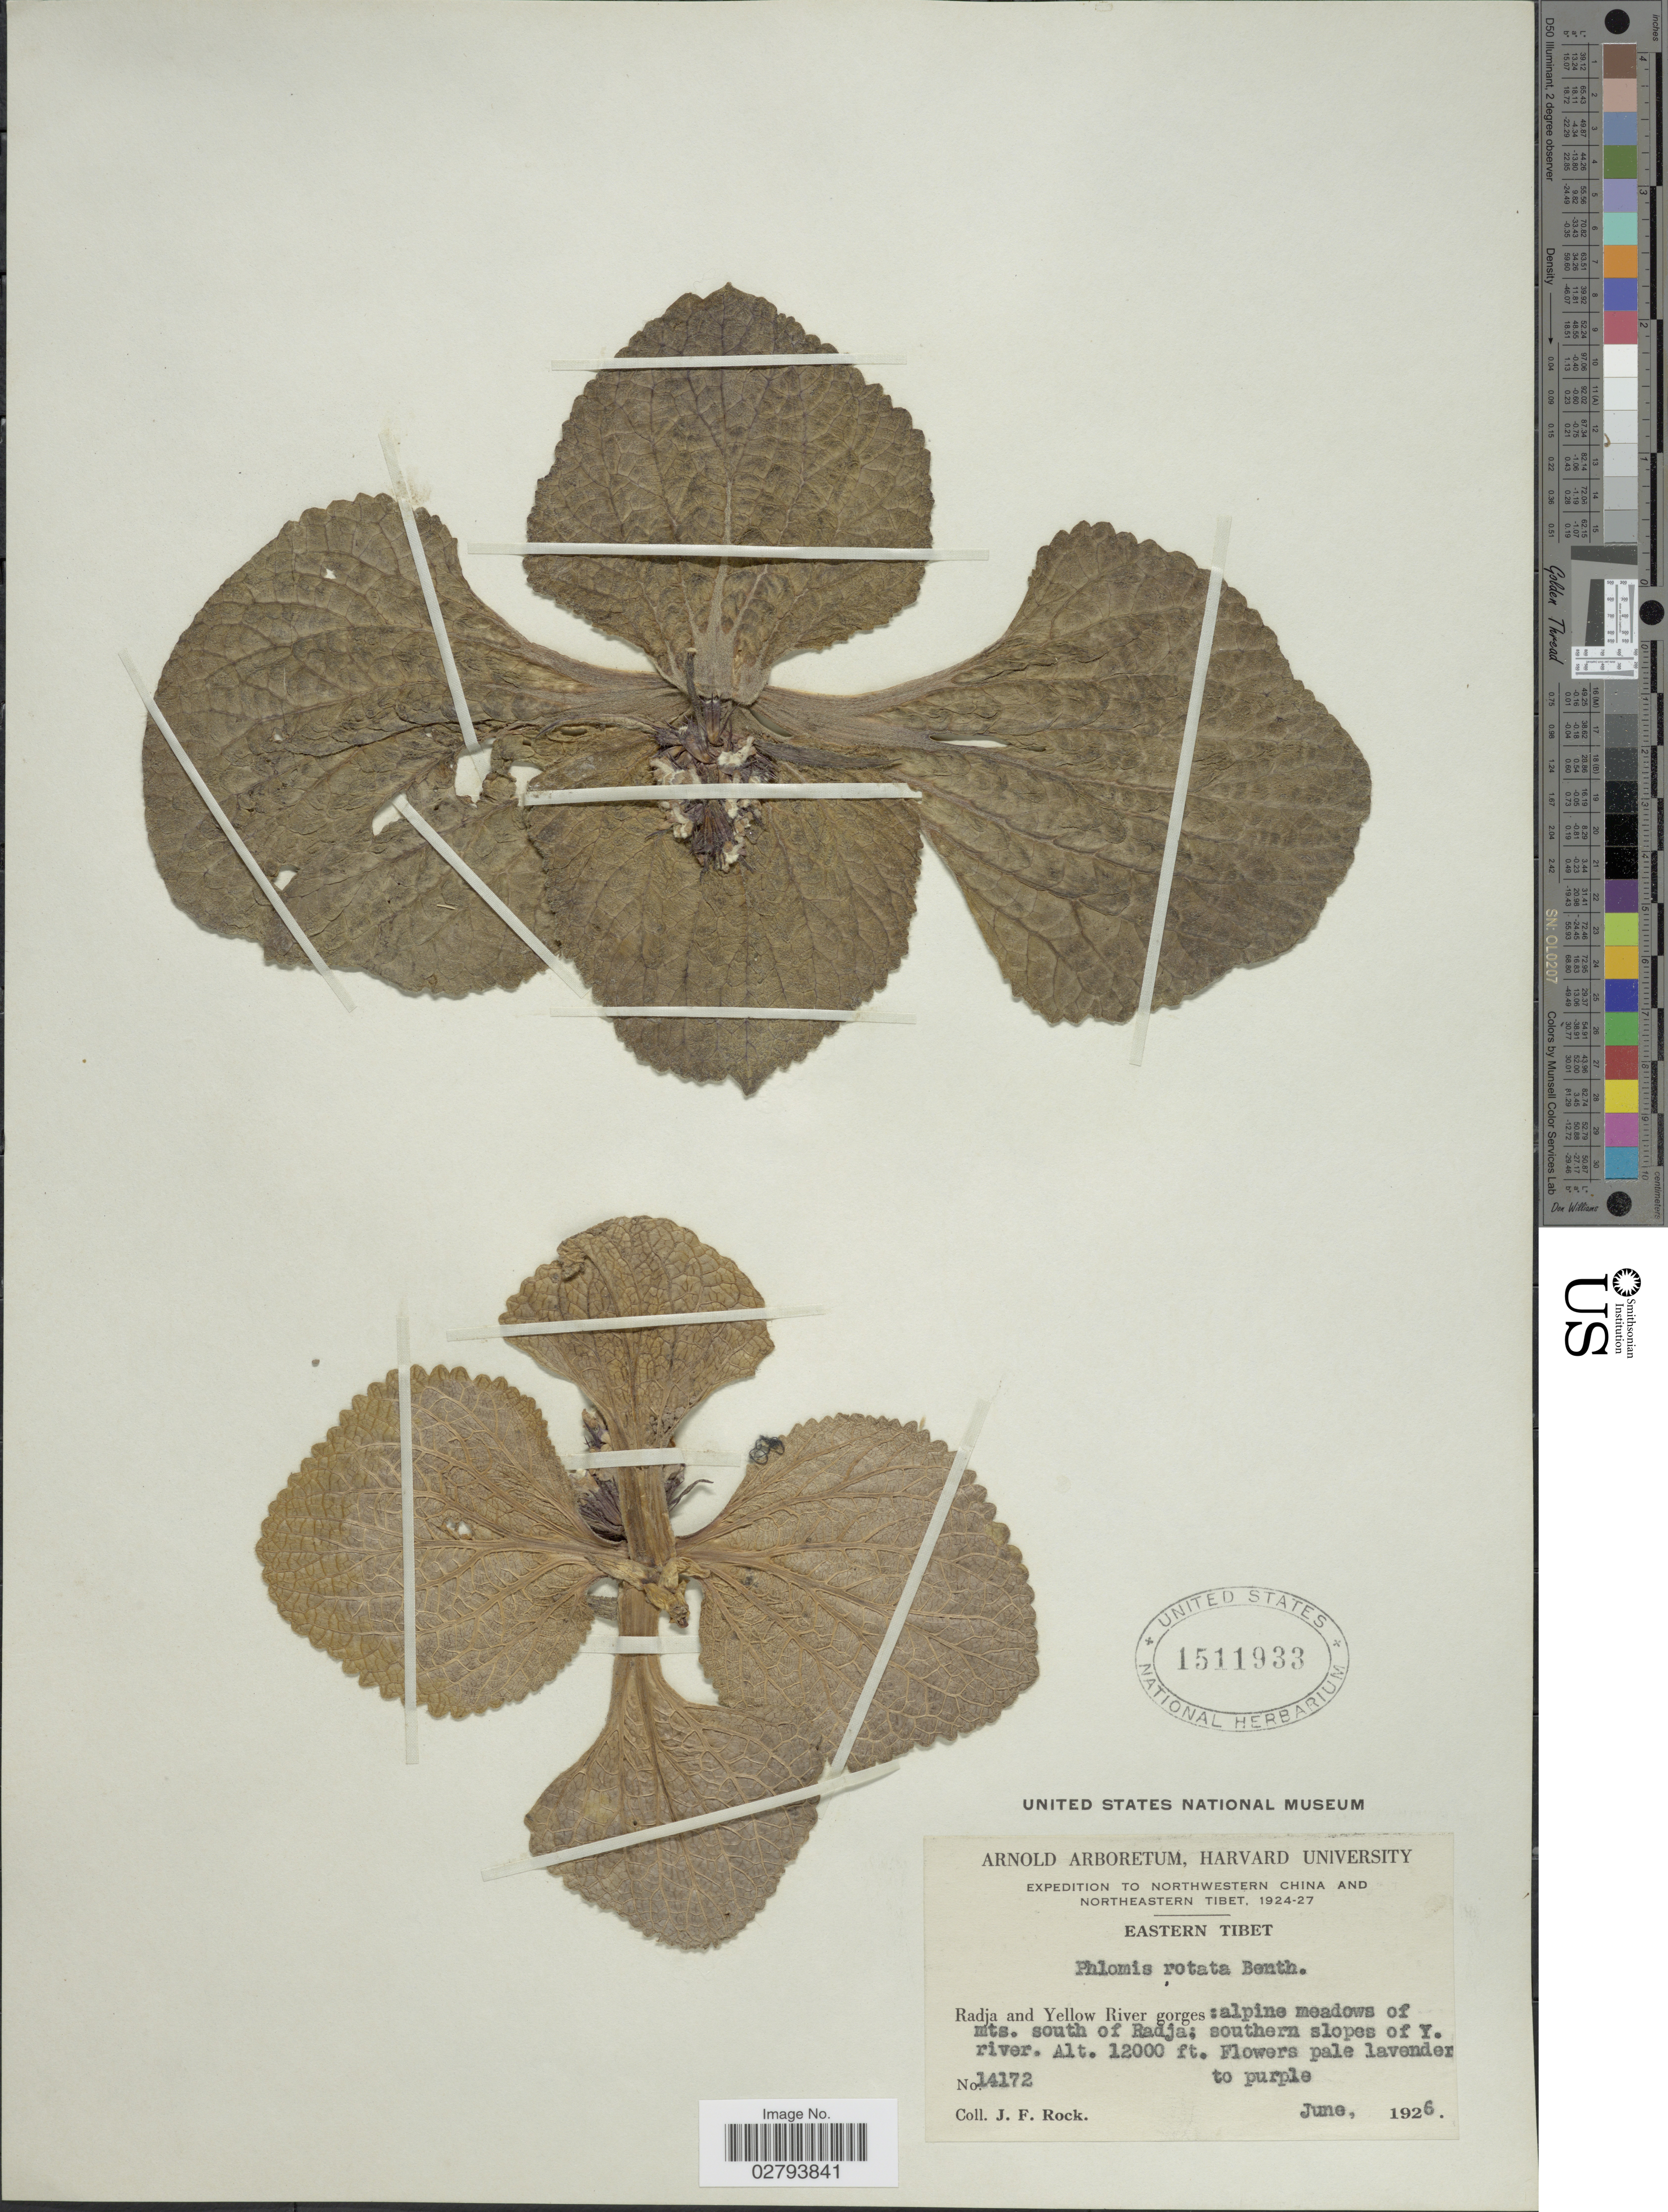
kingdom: Plantae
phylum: Tracheophyta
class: Magnoliopsida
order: Lamiales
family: Lamiaceae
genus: Phlomoides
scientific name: Phlomoides rotata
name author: (Benth. & Hook. f.) Mathiesen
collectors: J. Rock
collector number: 14172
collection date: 1926-06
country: China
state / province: Xizang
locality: Northeastern Tibet, Eastern Tibet, Radja and Yellow River gorges: alpine meadows of mts. south of Radja; southern slopes of Y. river.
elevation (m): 3658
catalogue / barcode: US 1511933